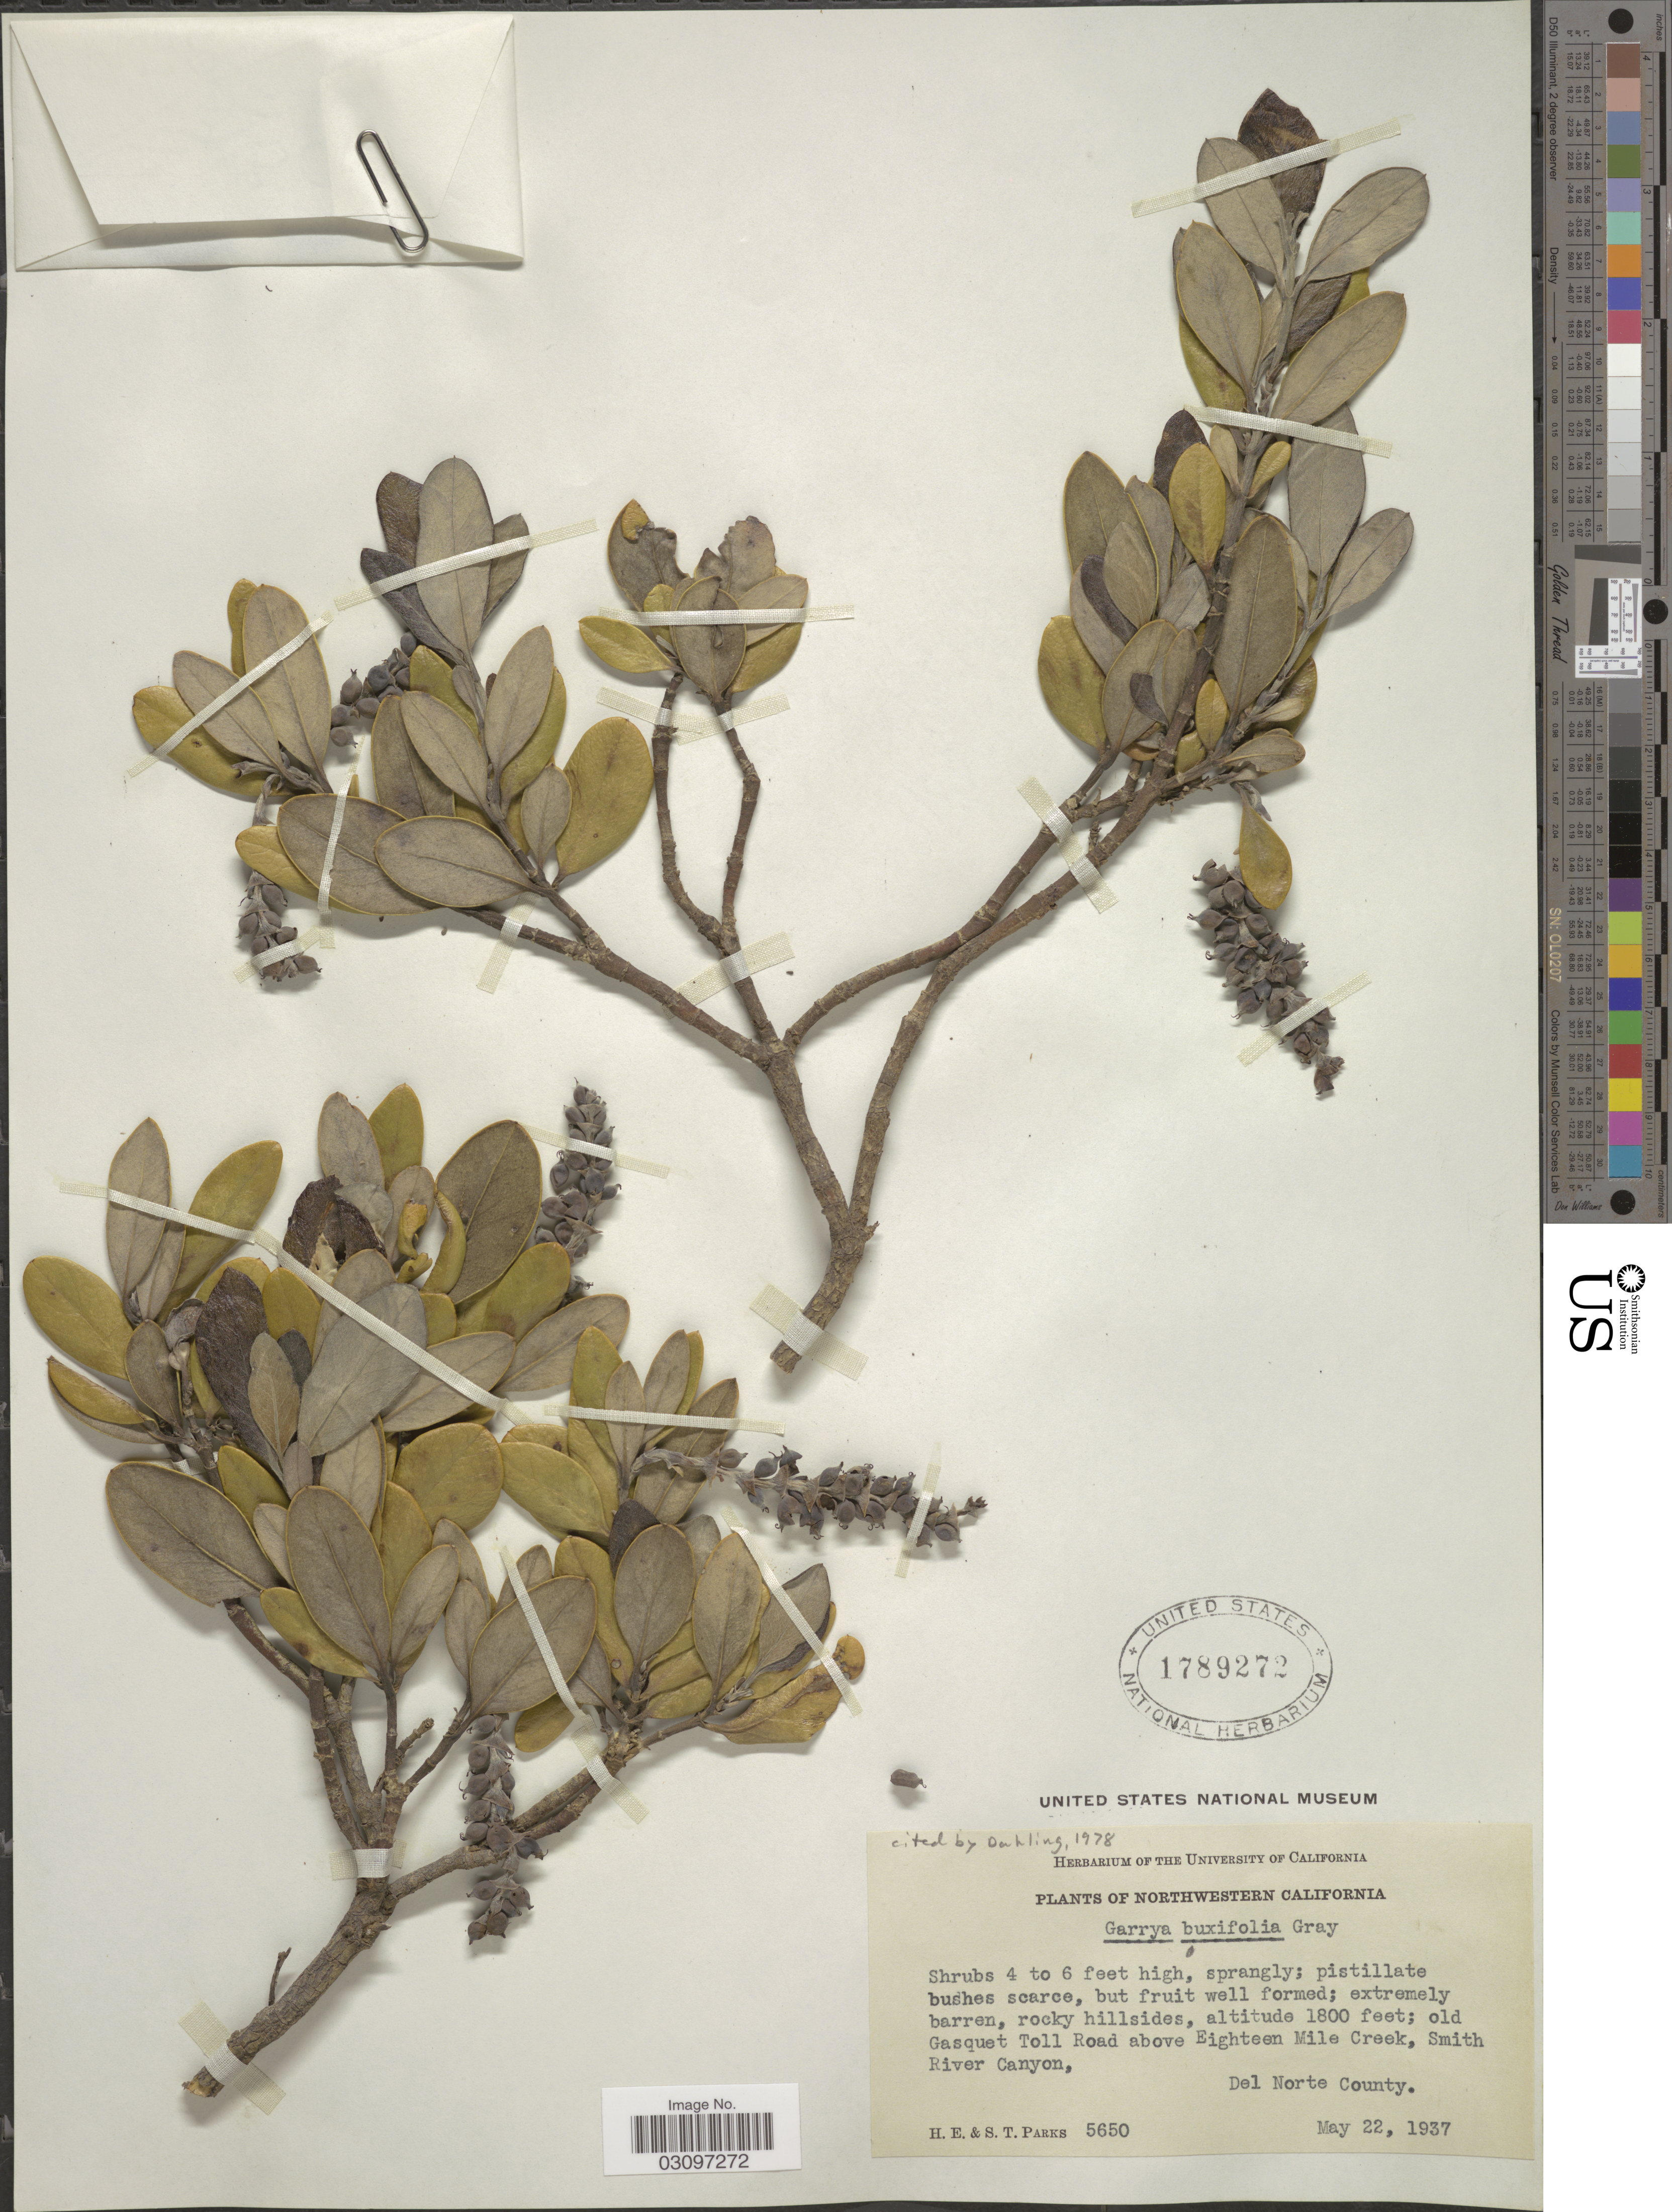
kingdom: Plantae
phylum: Tracheophyta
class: Magnoliopsida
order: Garryales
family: Garryaceae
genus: Garrya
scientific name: Garrya buxifolia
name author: A. Gray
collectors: H. E. Parks & S. Parks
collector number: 5650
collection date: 1937-05-22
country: United States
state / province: California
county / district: Del Norte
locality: Northwestern California. Old Gasquet Toll Road above Eighteen Mile Creek, Smith River Canyon, Del Norte County.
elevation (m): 549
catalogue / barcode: US 1789272